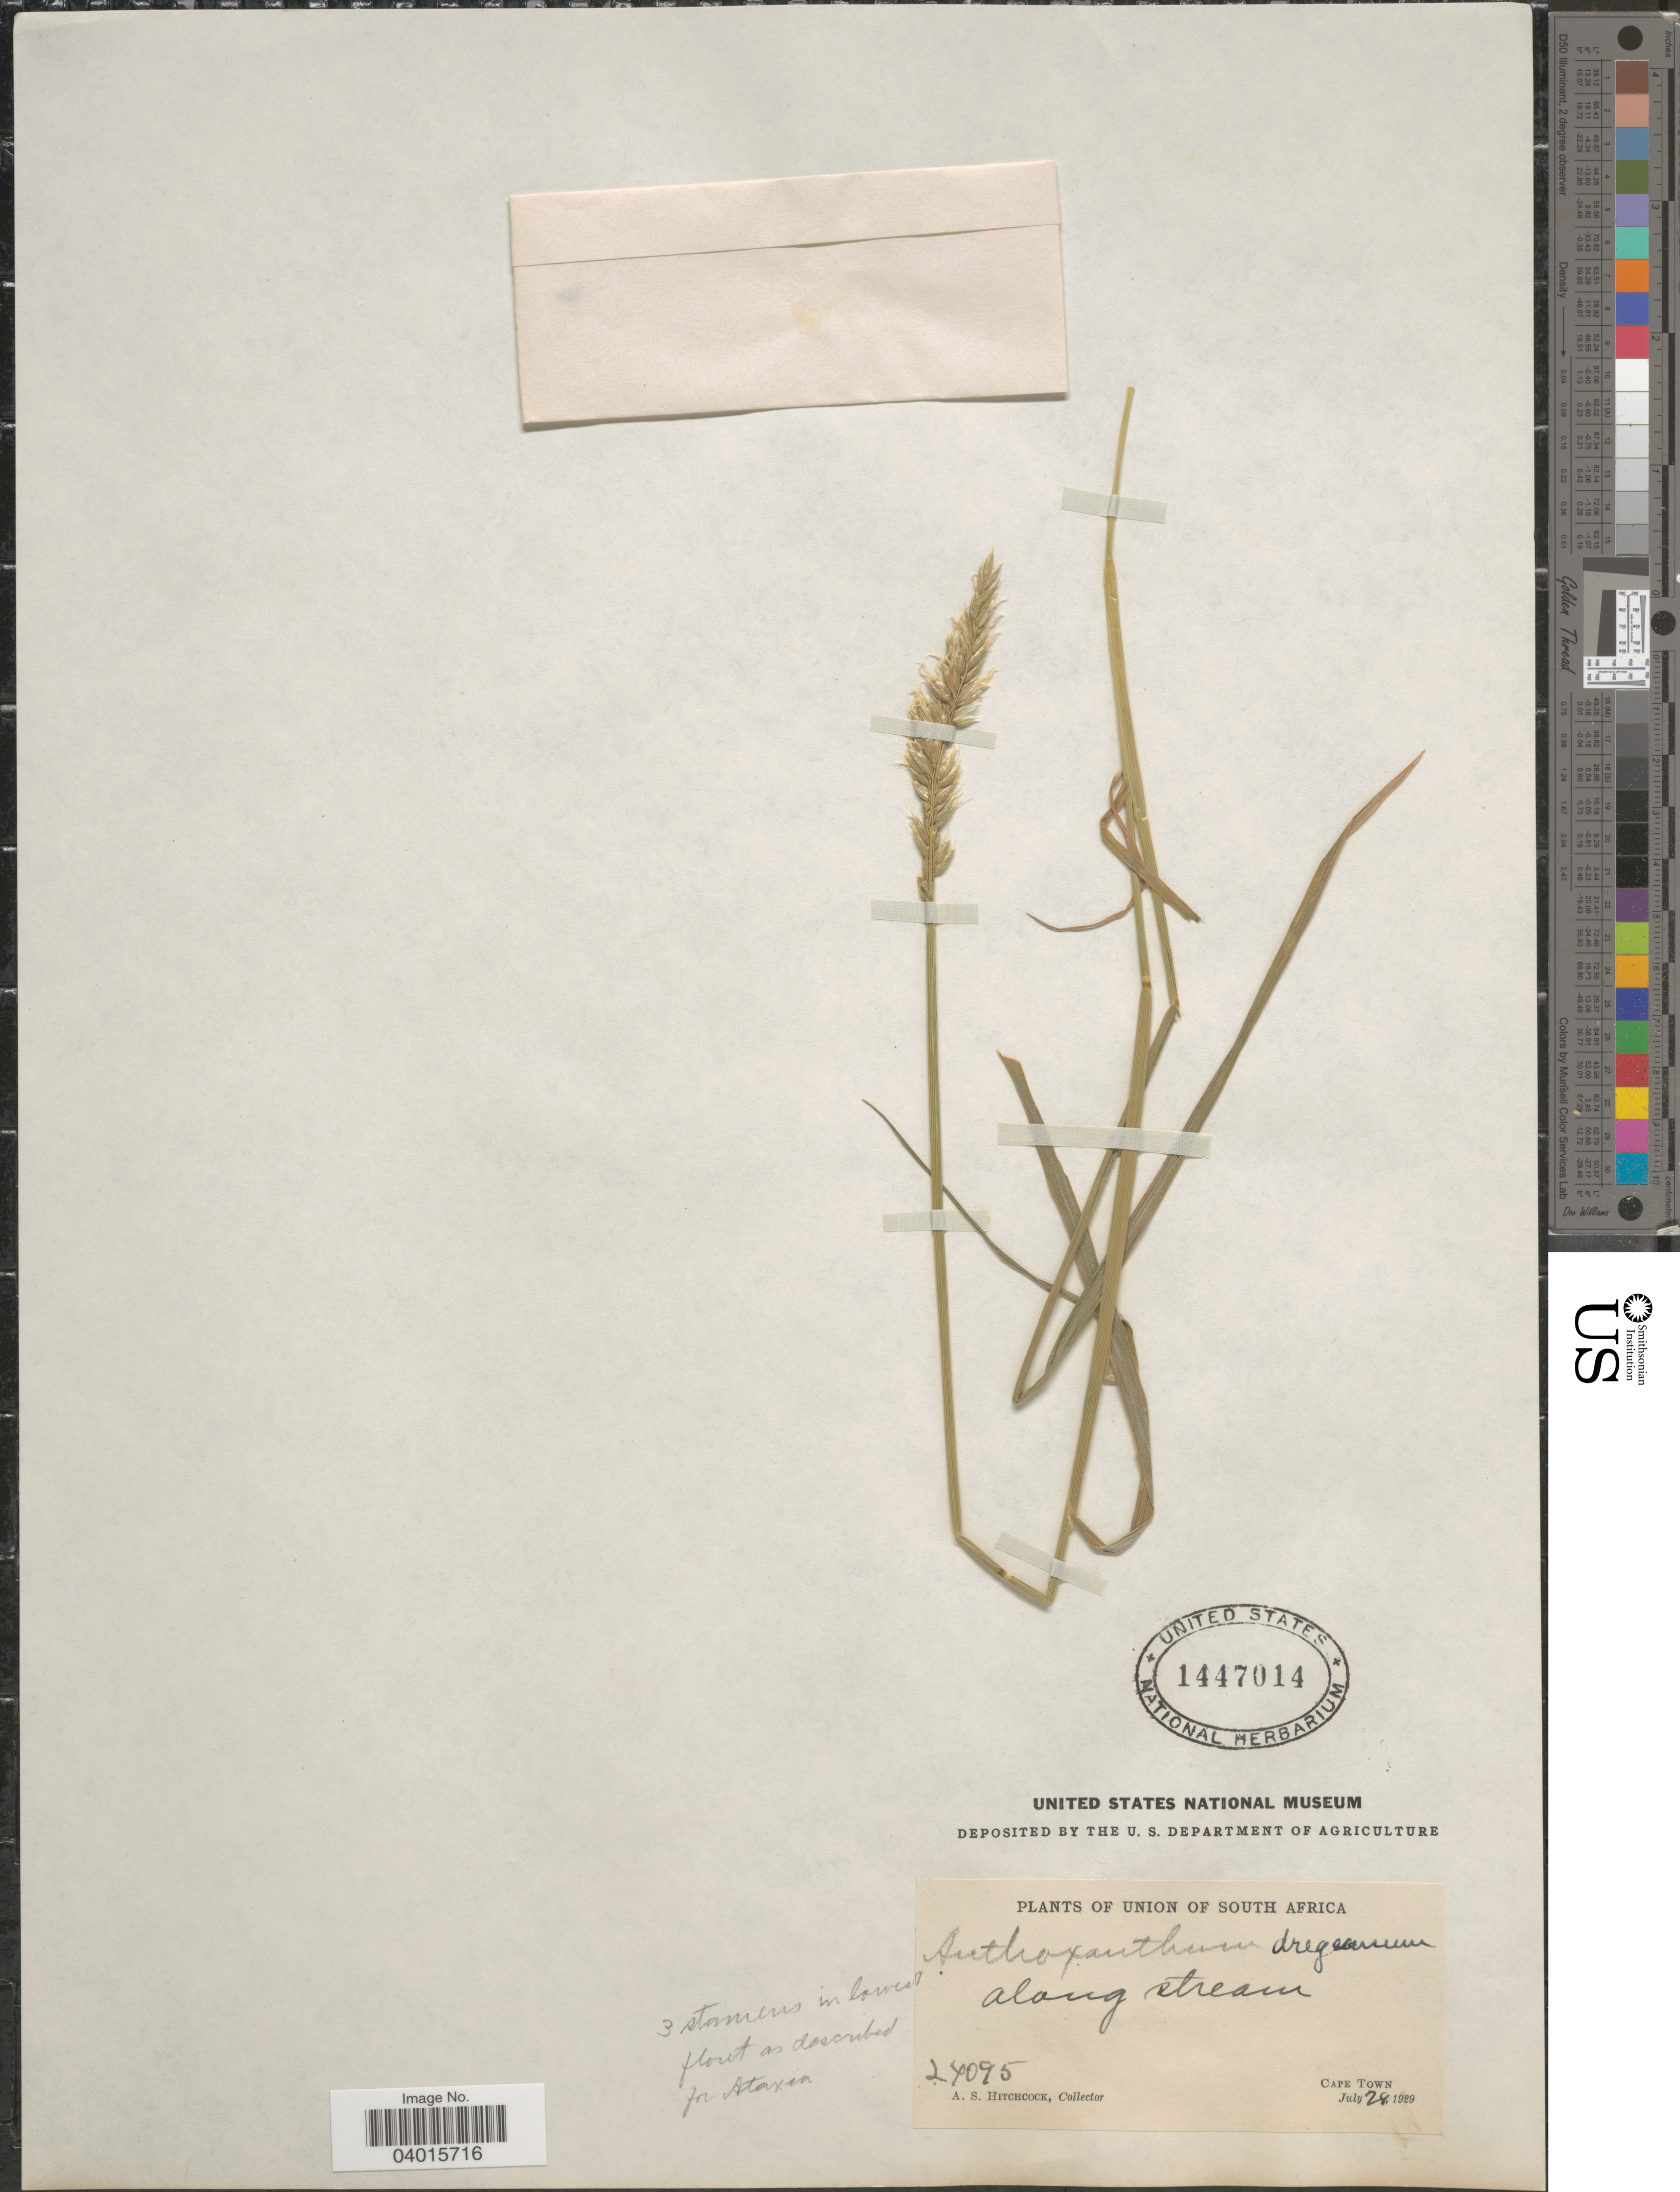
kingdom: Plantae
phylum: Tracheophyta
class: Liliopsida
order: Poales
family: Poaceae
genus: Anthoxanthum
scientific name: Anthoxanthum dregeanum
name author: (Nees ex Trin.) Stapf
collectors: A. S. Hitchcock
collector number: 24095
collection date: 1929-07-28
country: South Africa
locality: Along stream. Cape Town.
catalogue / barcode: US 1447014